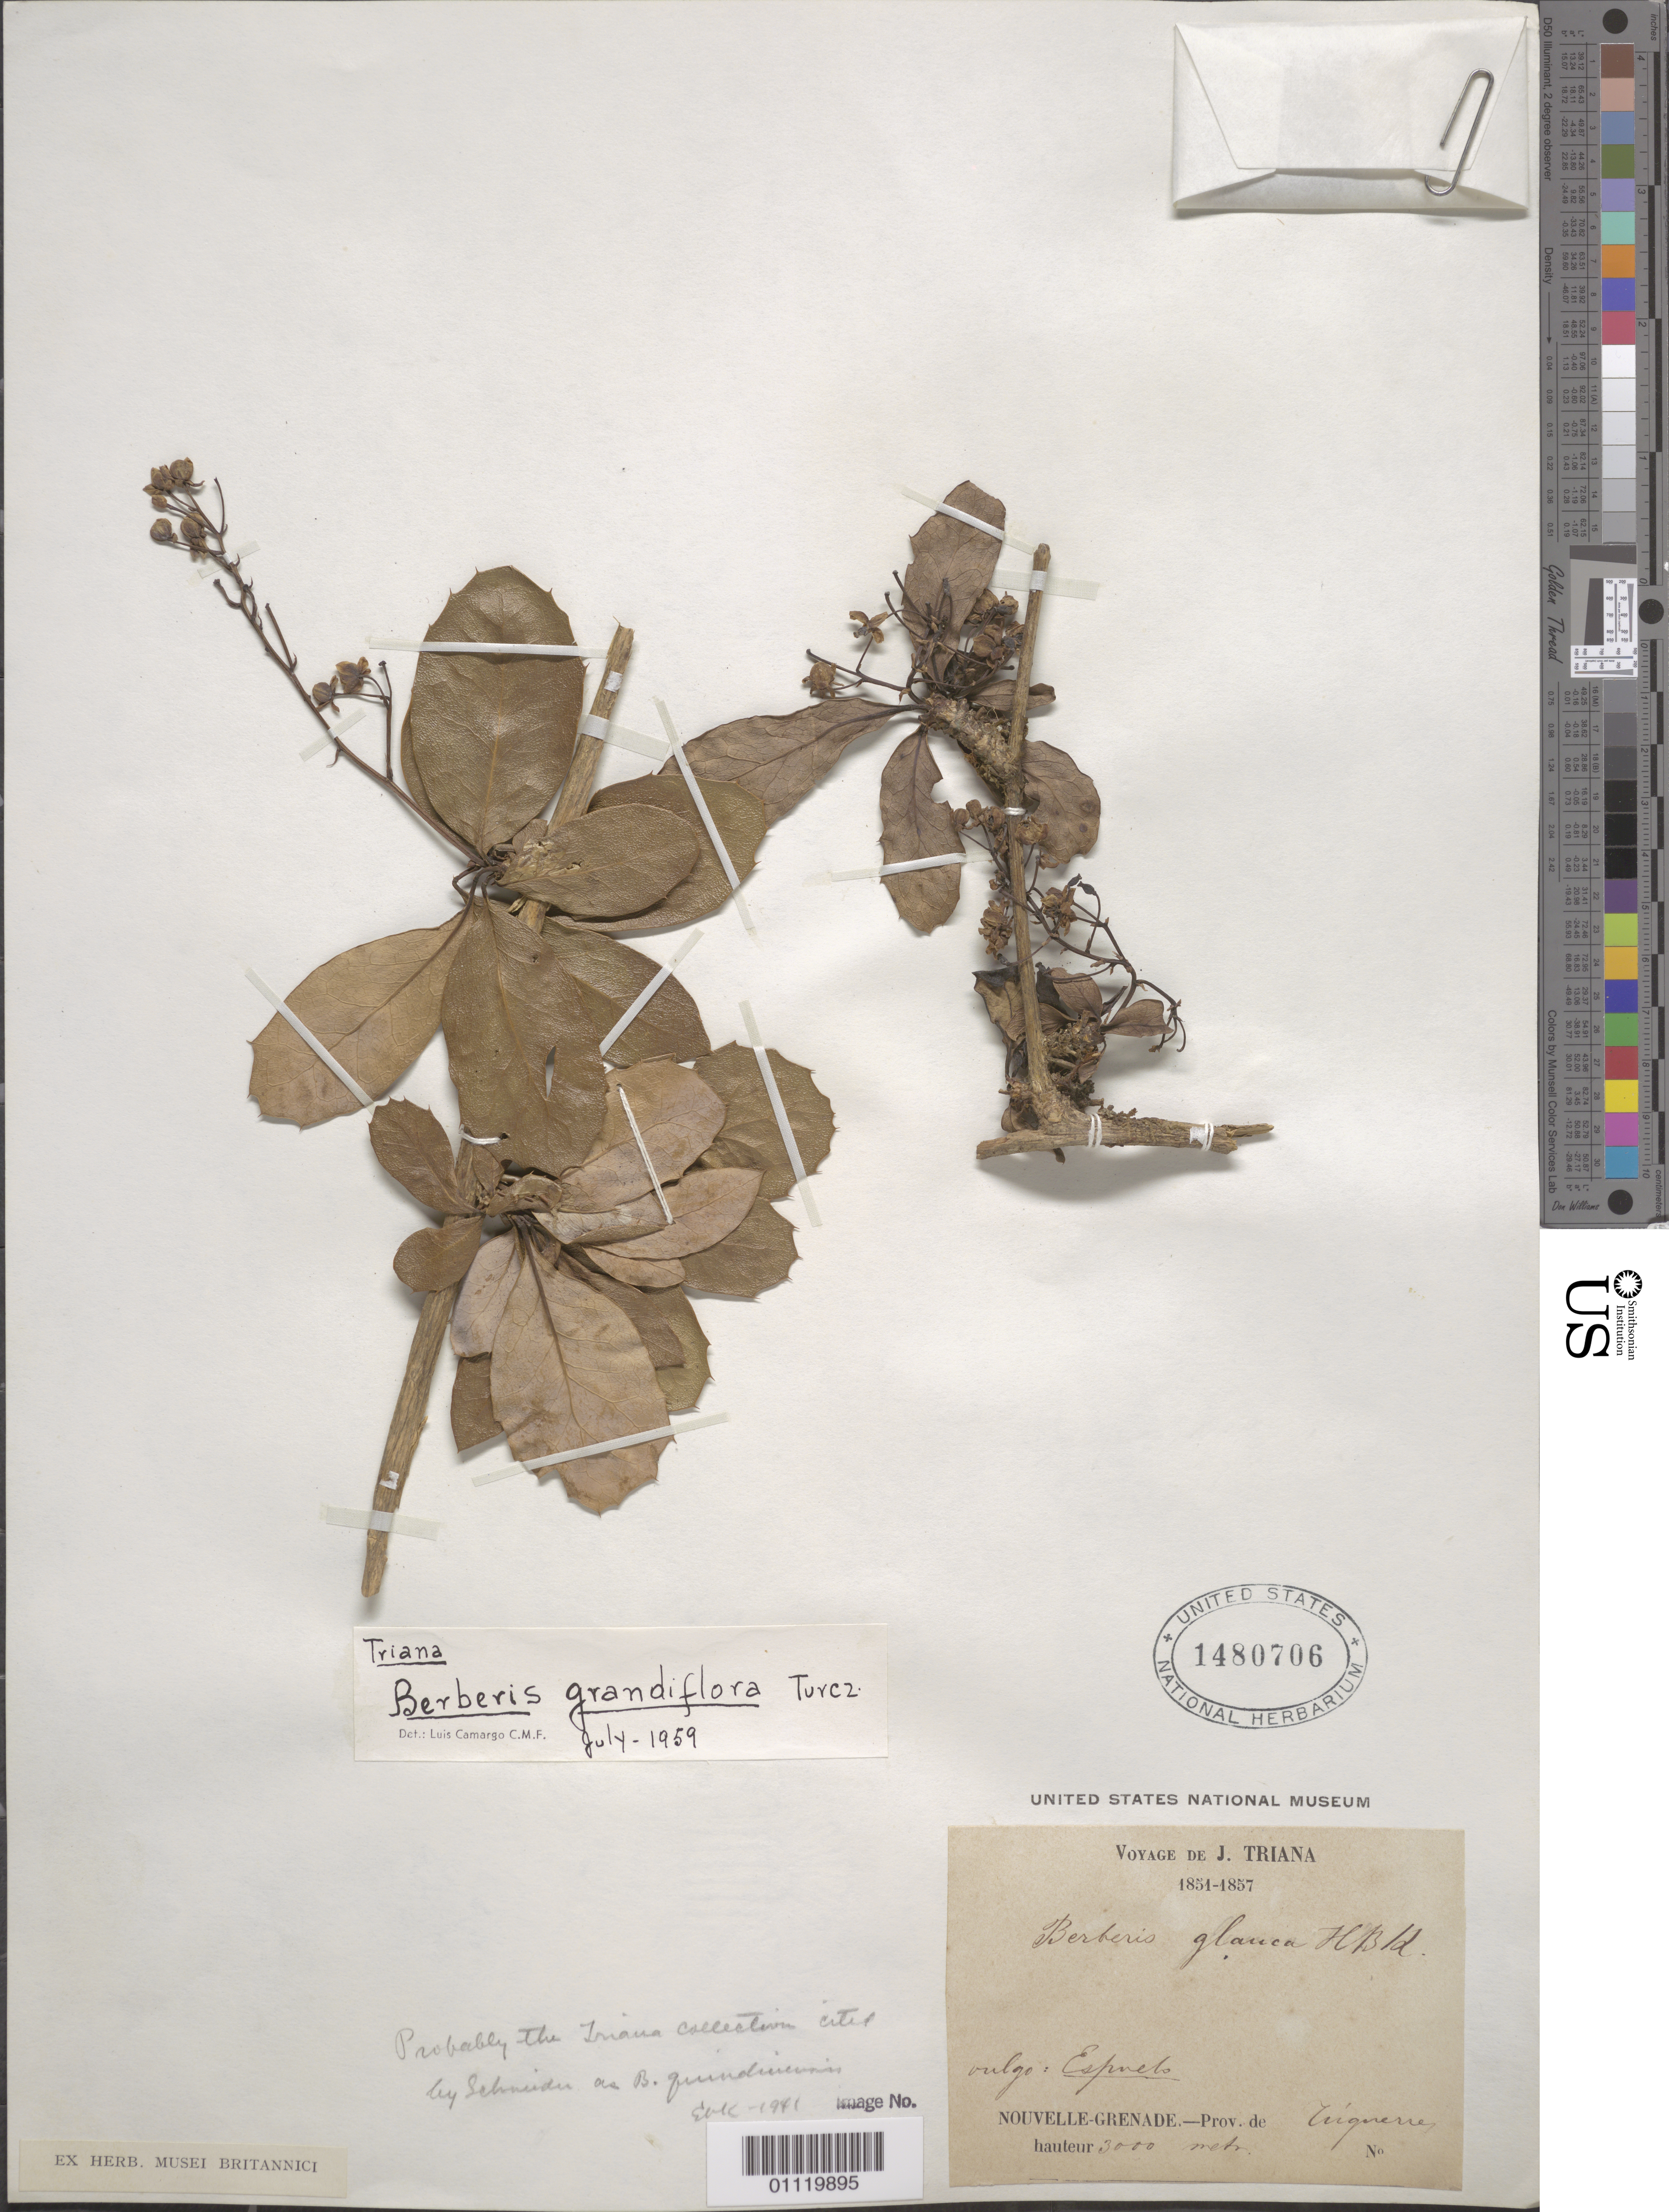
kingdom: Plantae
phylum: Tracheophyta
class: Magnoliopsida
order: Ranunculales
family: Berberidaceae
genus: Berberis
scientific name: Berberis grandiflora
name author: Turcz.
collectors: J. J. Triana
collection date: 1851/1857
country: Colombia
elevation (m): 3000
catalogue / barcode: US 1480706